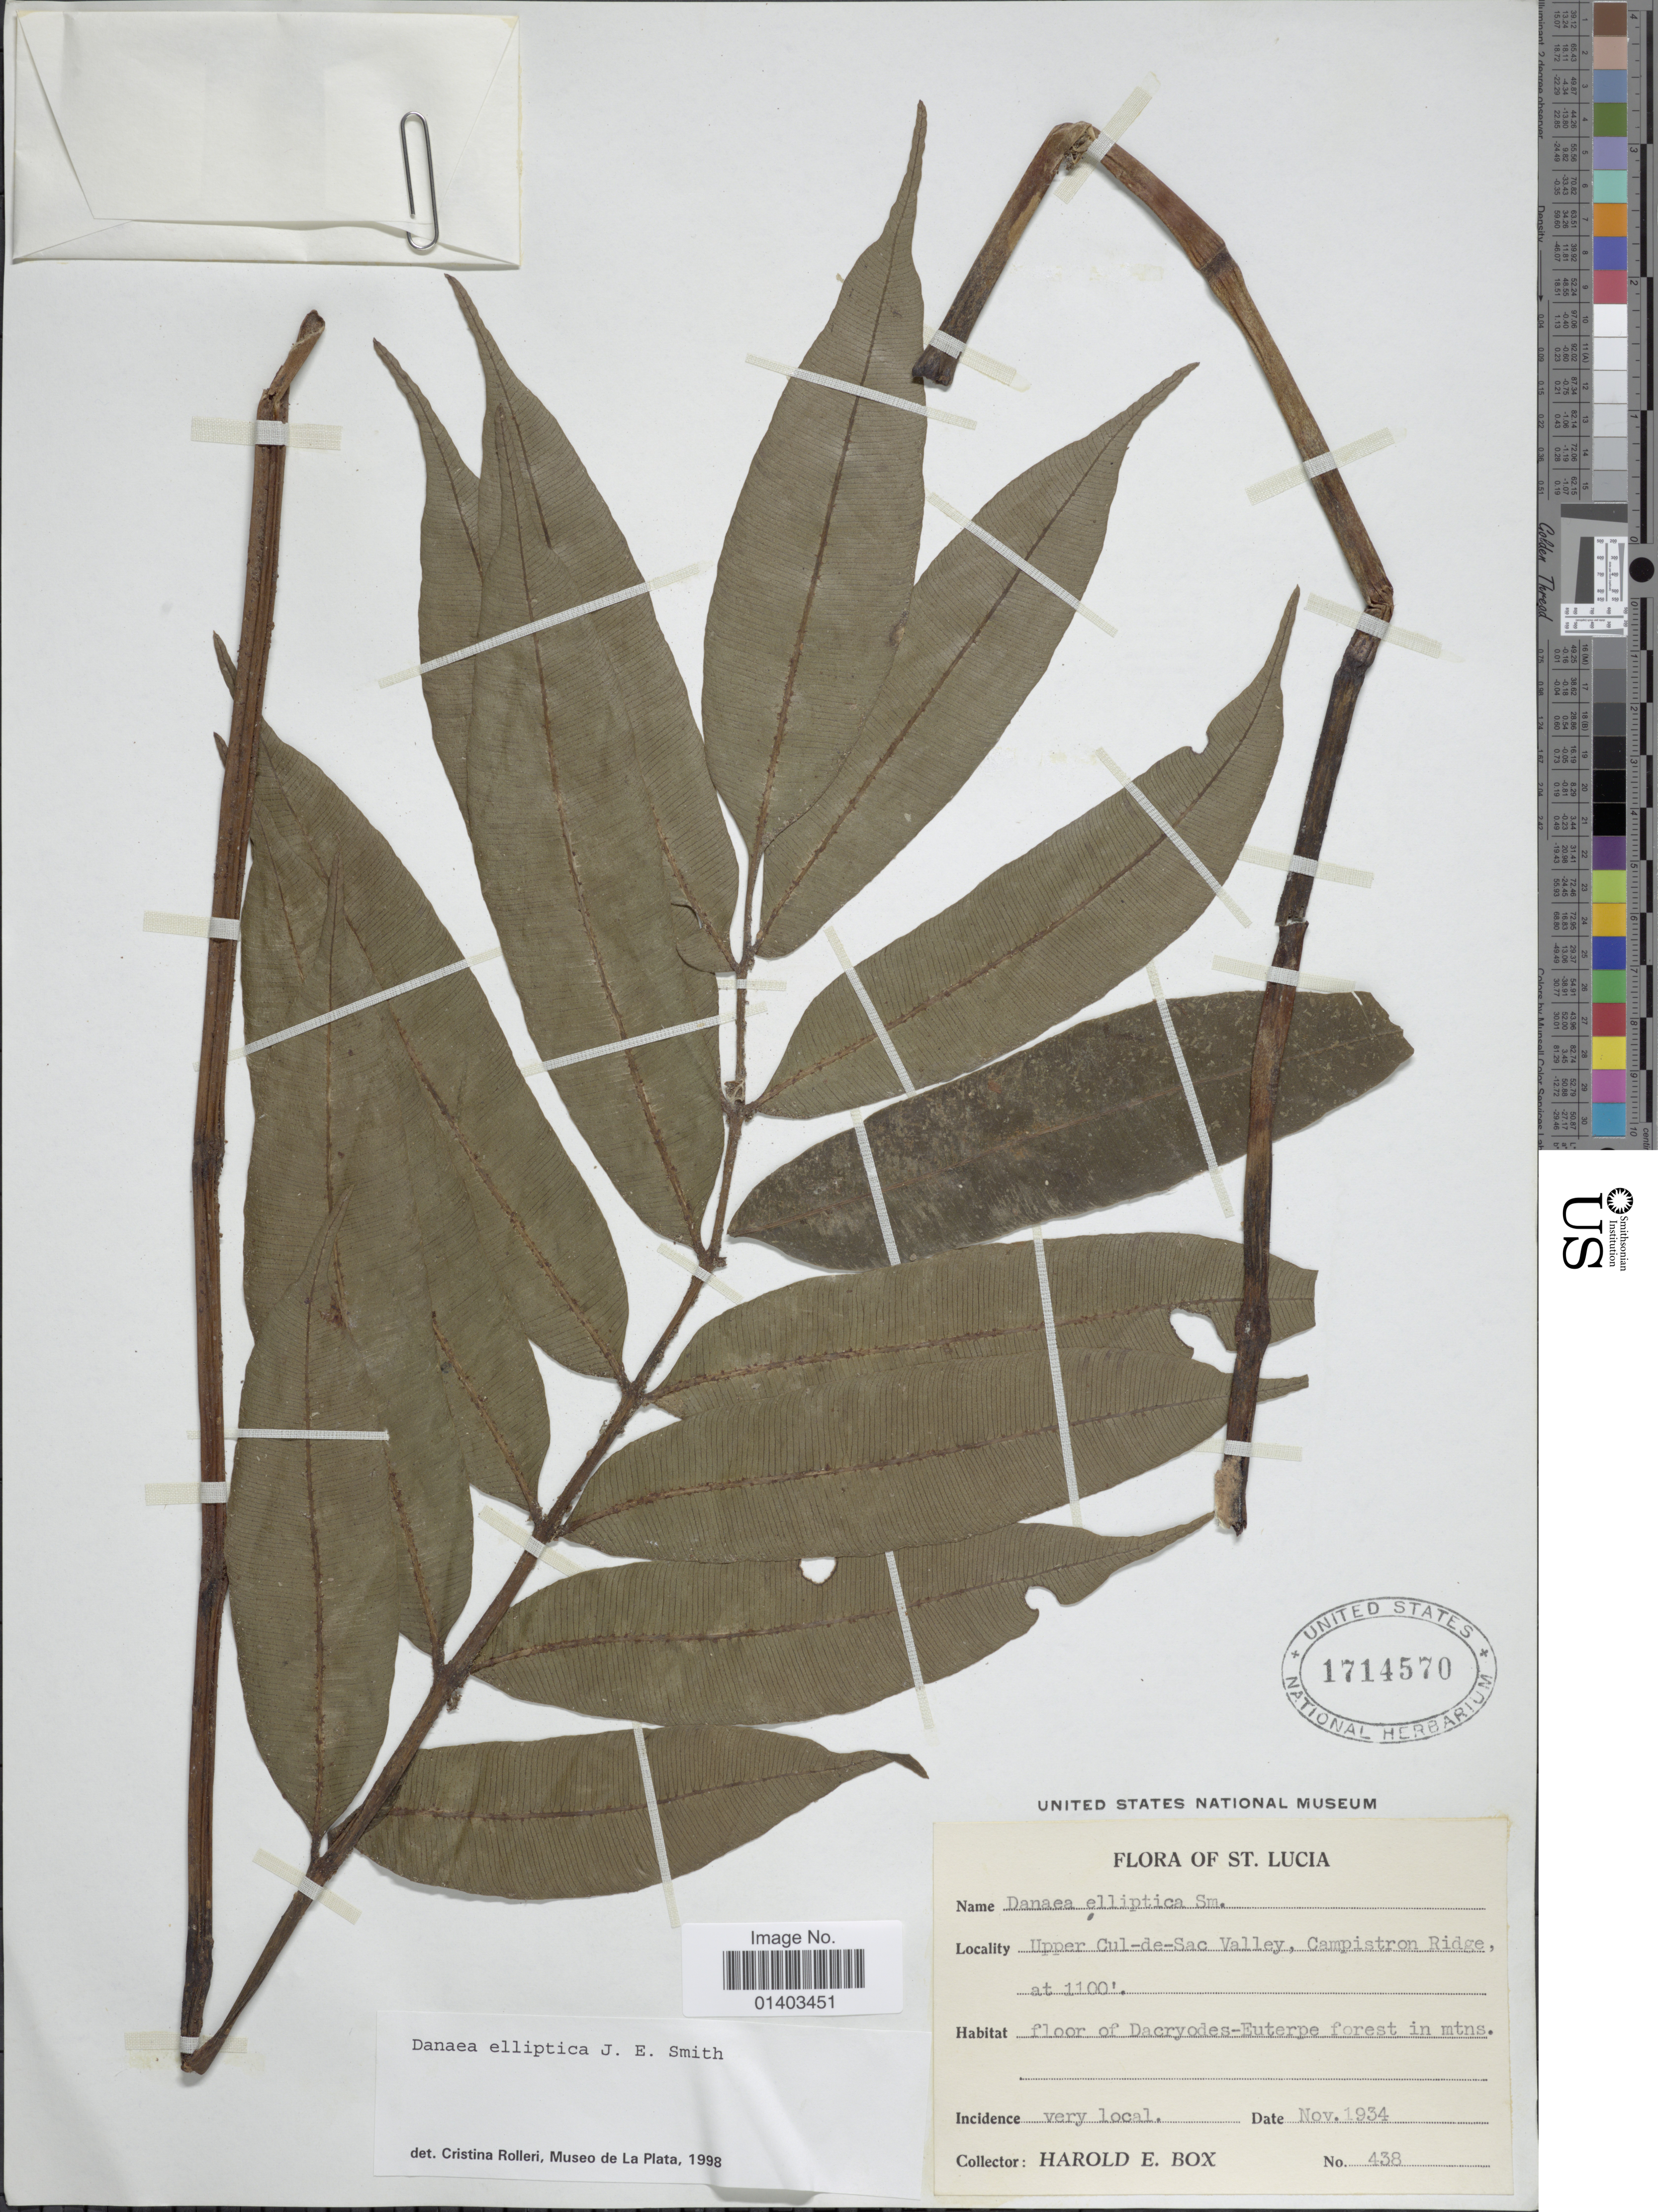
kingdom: Plantae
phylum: Tracheophyta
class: Polypodiopsida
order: Marattiales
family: Marattiaceae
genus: Danaea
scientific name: Danaea elliptica subsp. elliptica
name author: Sm.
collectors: H. E. Box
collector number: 438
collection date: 1934-11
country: St. Lucia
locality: Upper Cul-de-Sac valley, Campistron Ridge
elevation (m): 335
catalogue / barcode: US 1714570